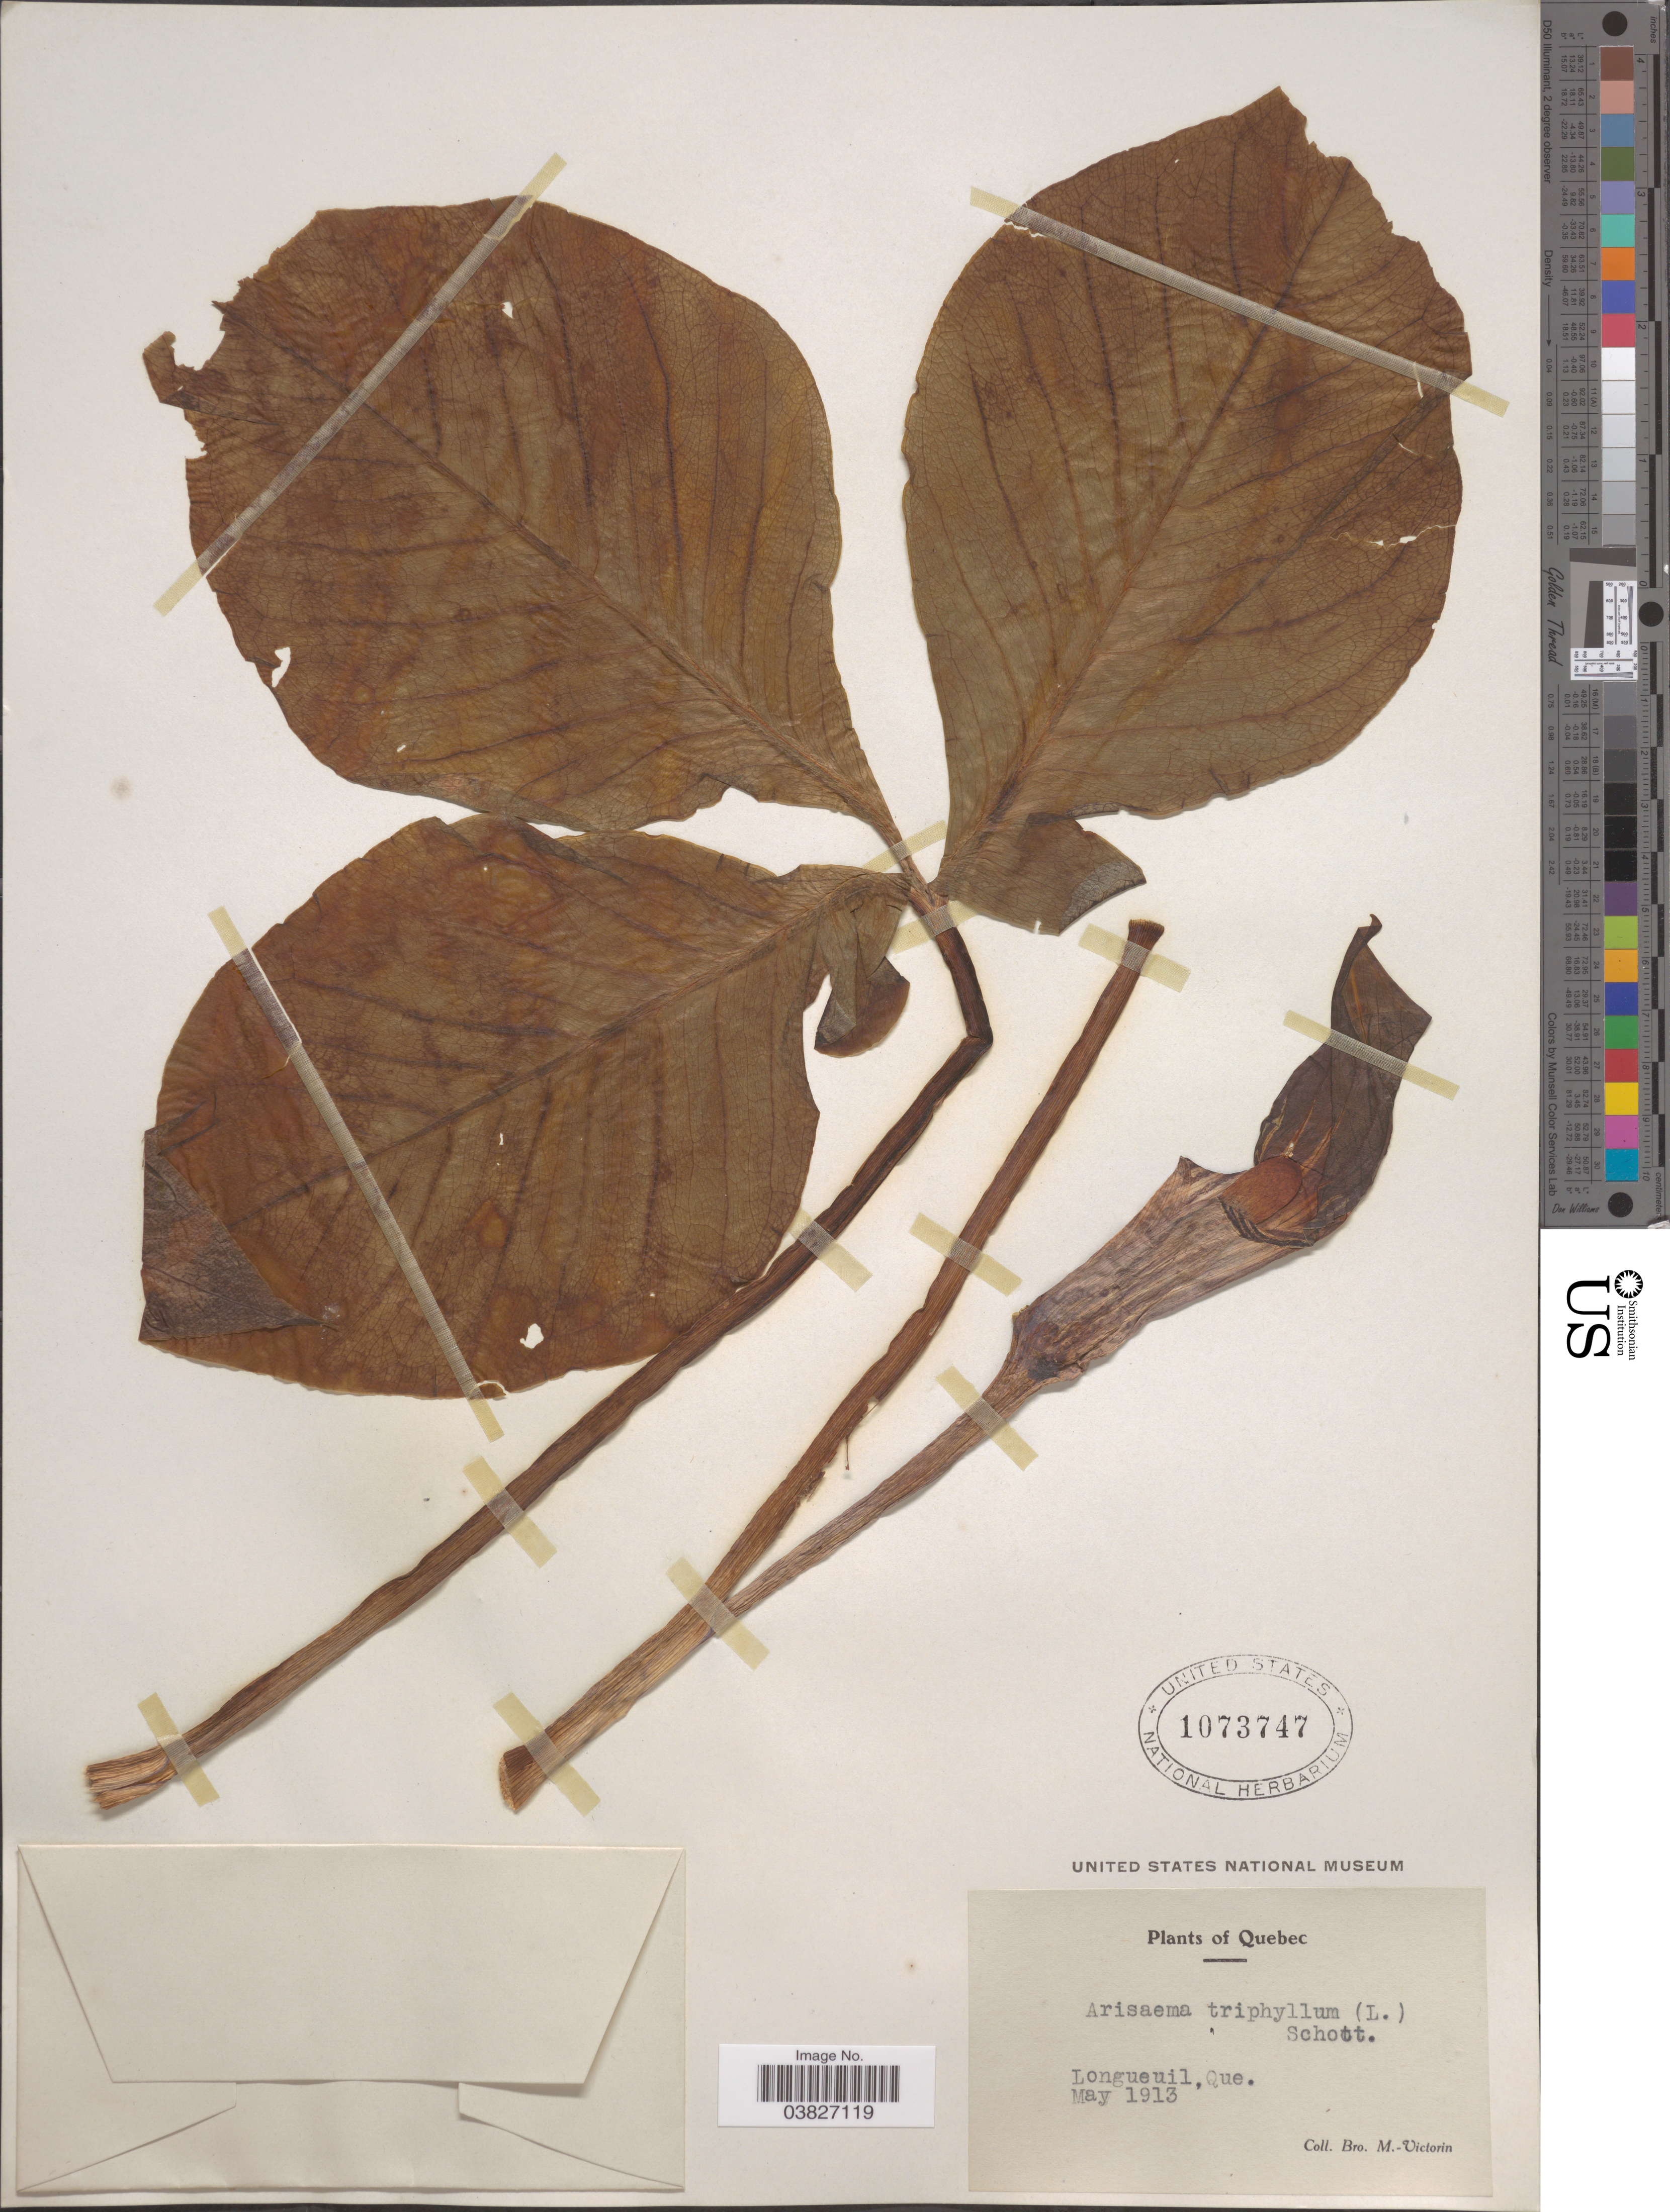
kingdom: Plantae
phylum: Tracheophyta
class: Liliopsida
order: Alismatales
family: Araceae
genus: Arisaema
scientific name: Arisaema triphyllum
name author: (L.) Schott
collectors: Fr. Marie-Victorin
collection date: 1913-05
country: Canada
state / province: Quebec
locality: Longueuil.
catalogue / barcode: US 1073747